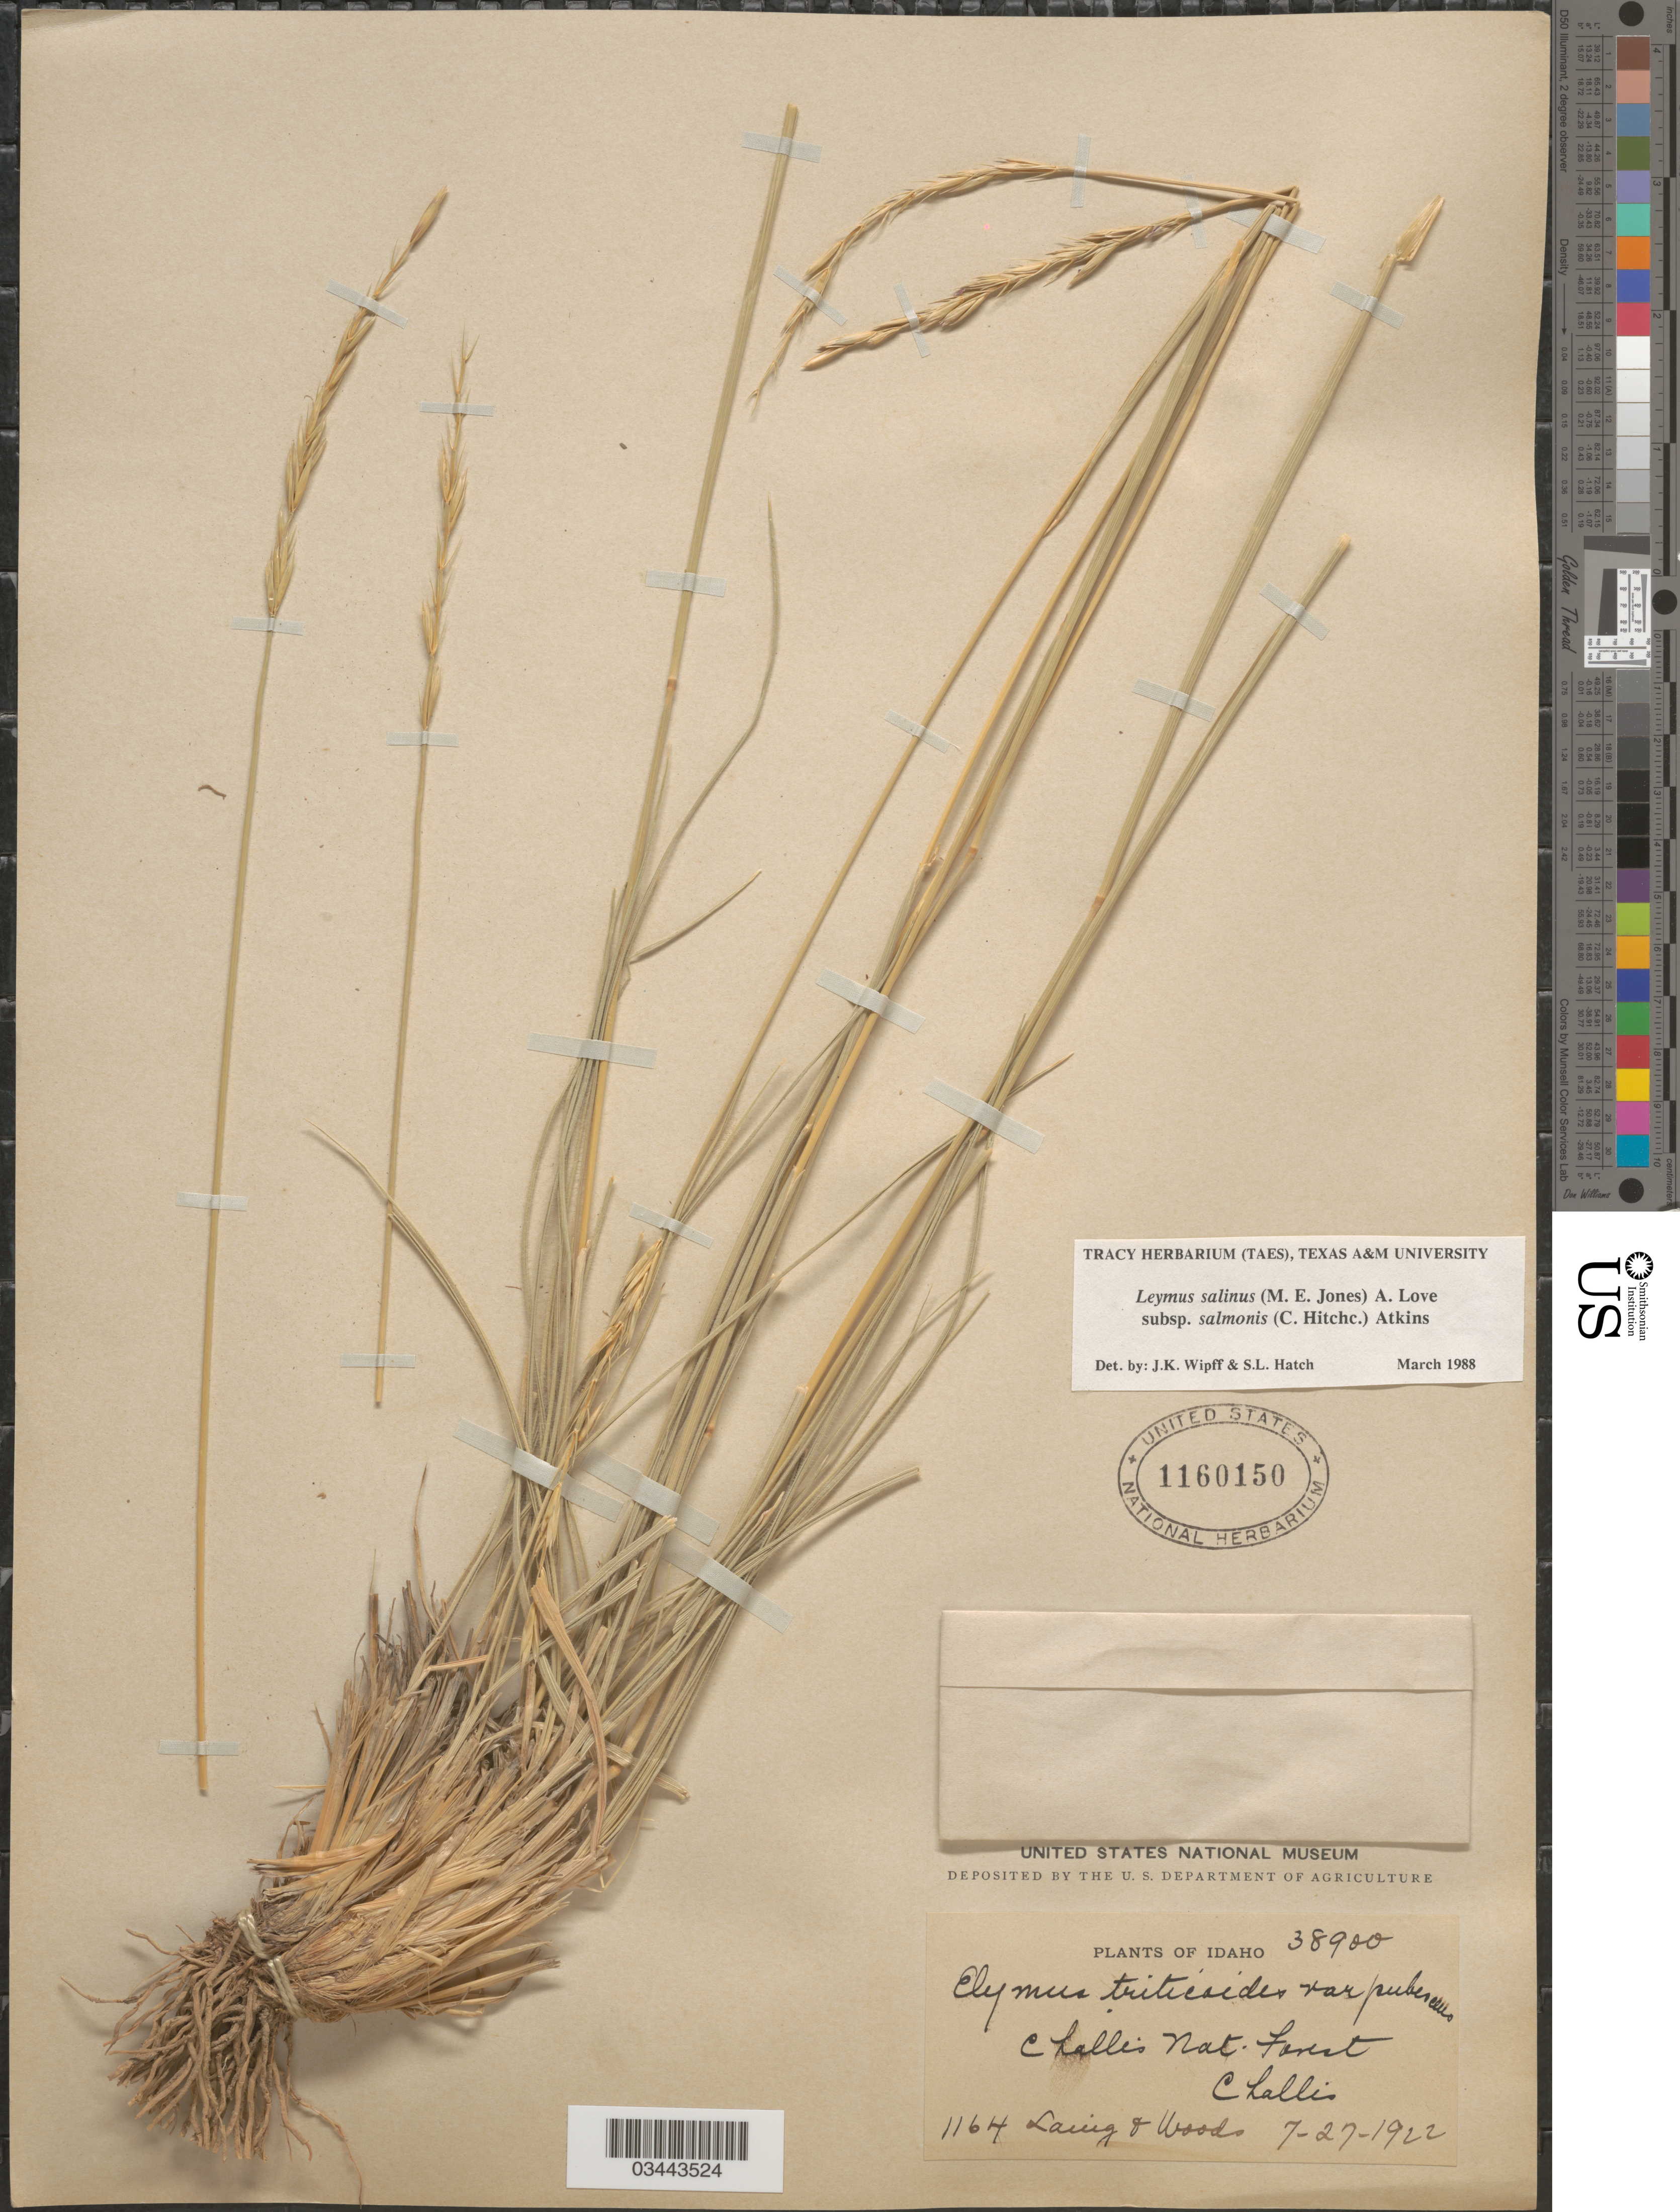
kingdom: Plantae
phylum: Tracheophyta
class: Liliopsida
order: Poales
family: Poaceae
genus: Leymus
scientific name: Leymus salina subsp. salmonis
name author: (C.L. Hitchc.) R.J. Atkins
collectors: -. Laing & -. Woods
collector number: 1164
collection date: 1922-07-27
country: United States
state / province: Idaho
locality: Challis Nat. Forest. Challis.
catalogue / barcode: US 1160150